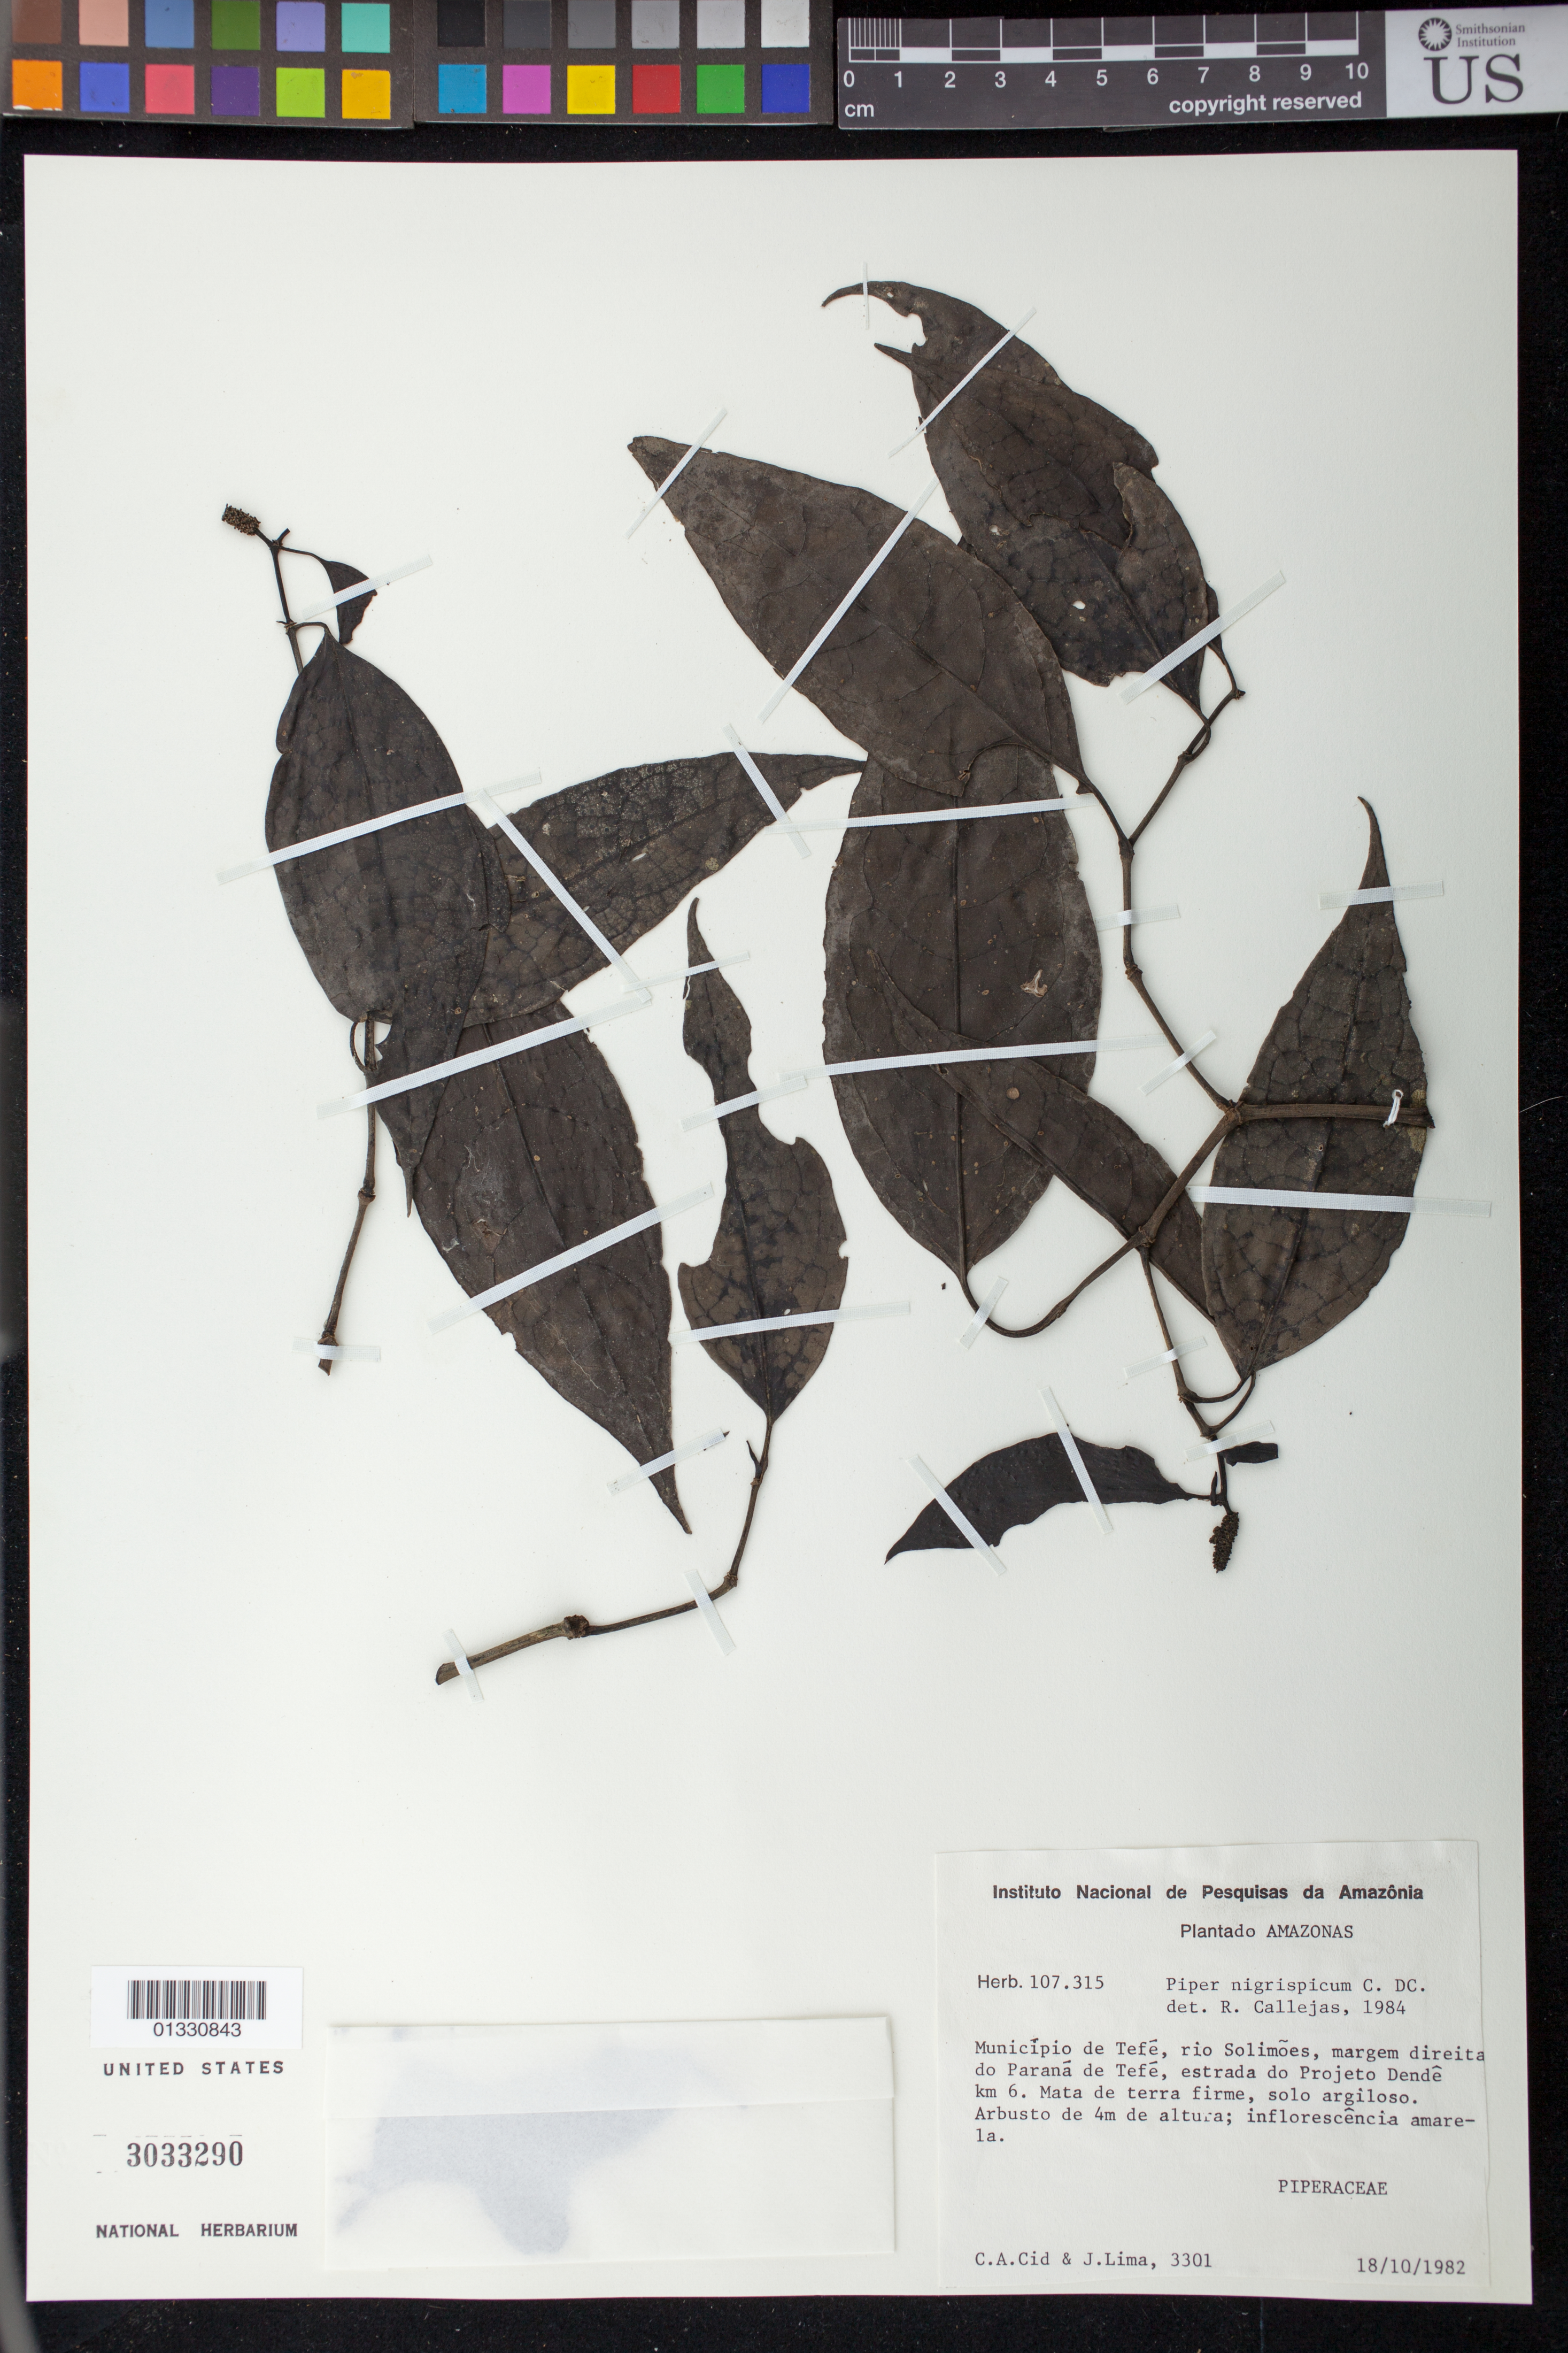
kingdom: Plantae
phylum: Tracheophyta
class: Magnoliopsida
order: Piperales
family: Piperaceae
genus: Piper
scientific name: Piper nigrispicum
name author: C. DC.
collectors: C. A. Cid Ferreira & J. Lima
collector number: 3301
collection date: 1982-10-18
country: Brazil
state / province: Amazonas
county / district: Tefé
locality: Rio Solimões, margem direita do Paraná de Tefé, estrada do Projeto Dendê km 6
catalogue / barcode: US 3033290